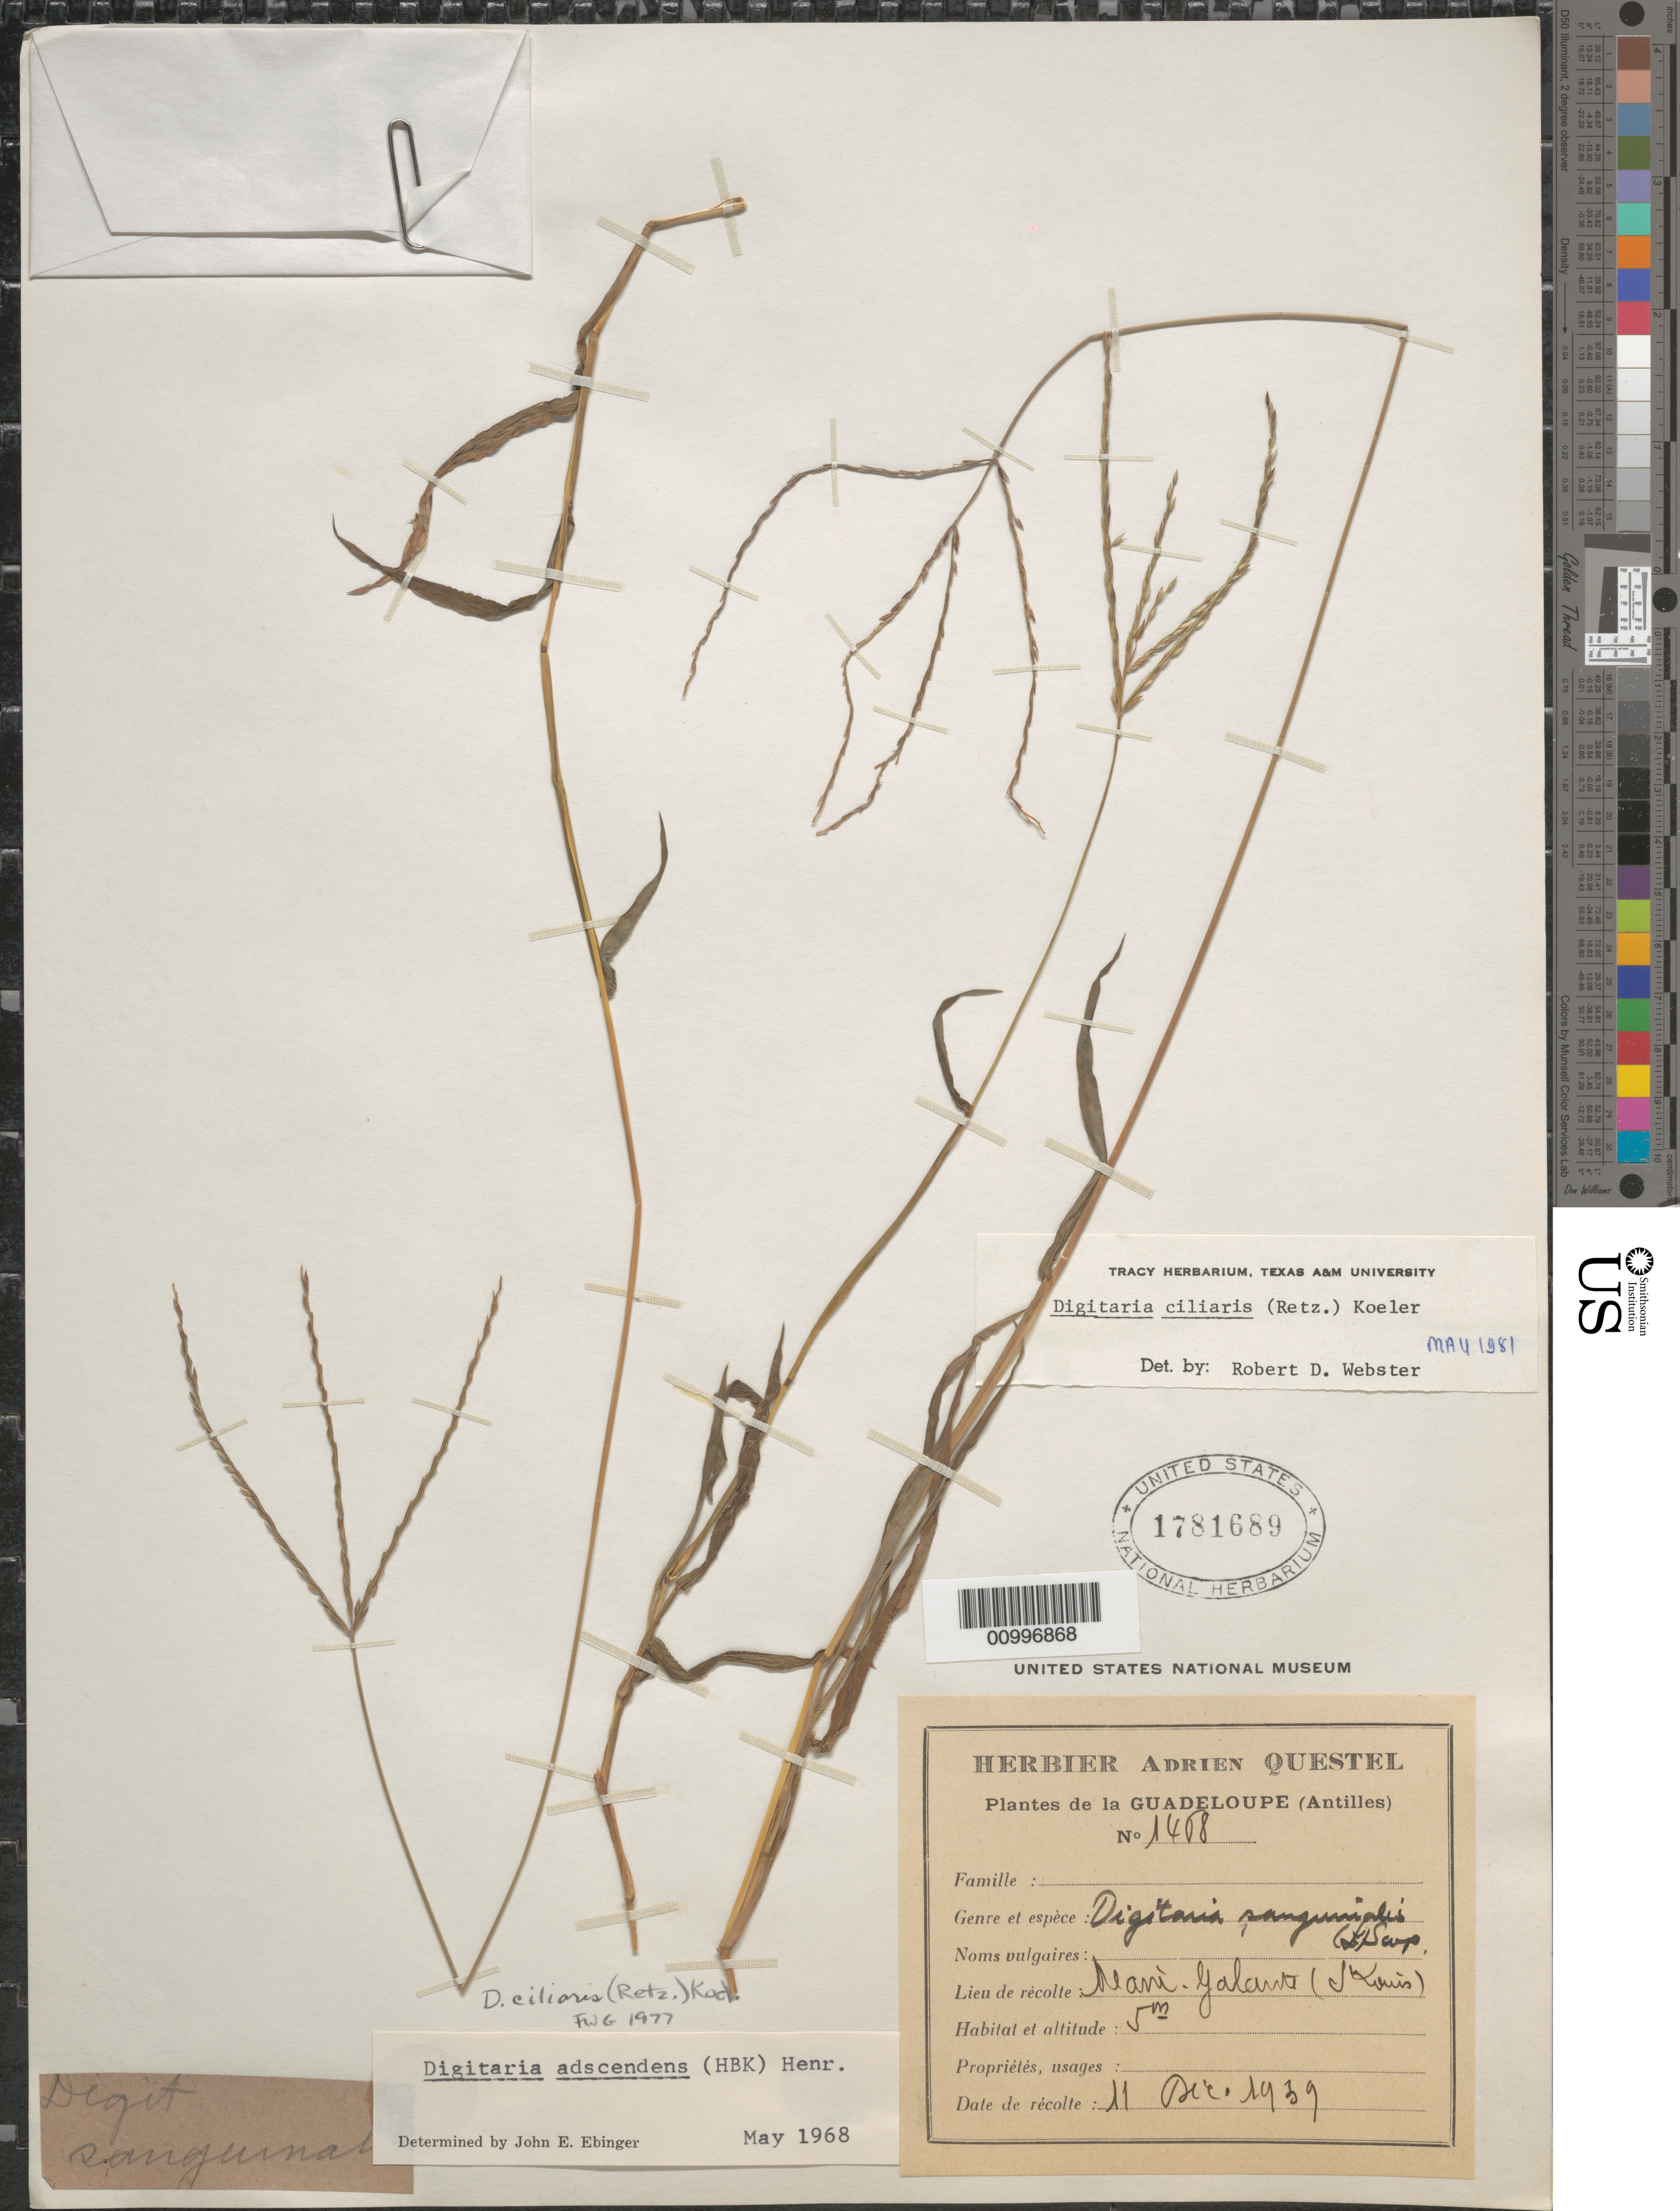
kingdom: Plantae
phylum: Tracheophyta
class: Liliopsida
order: Poales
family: Poaceae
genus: Digitaria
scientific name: Digitaria ciliaris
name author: (Retz.) Koeler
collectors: A. Questel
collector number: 1468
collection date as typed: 11 Dec 1939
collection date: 1939-12-11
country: Guadeloupe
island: Marie Galante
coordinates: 0 N, 0 E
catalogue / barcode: US 1781689